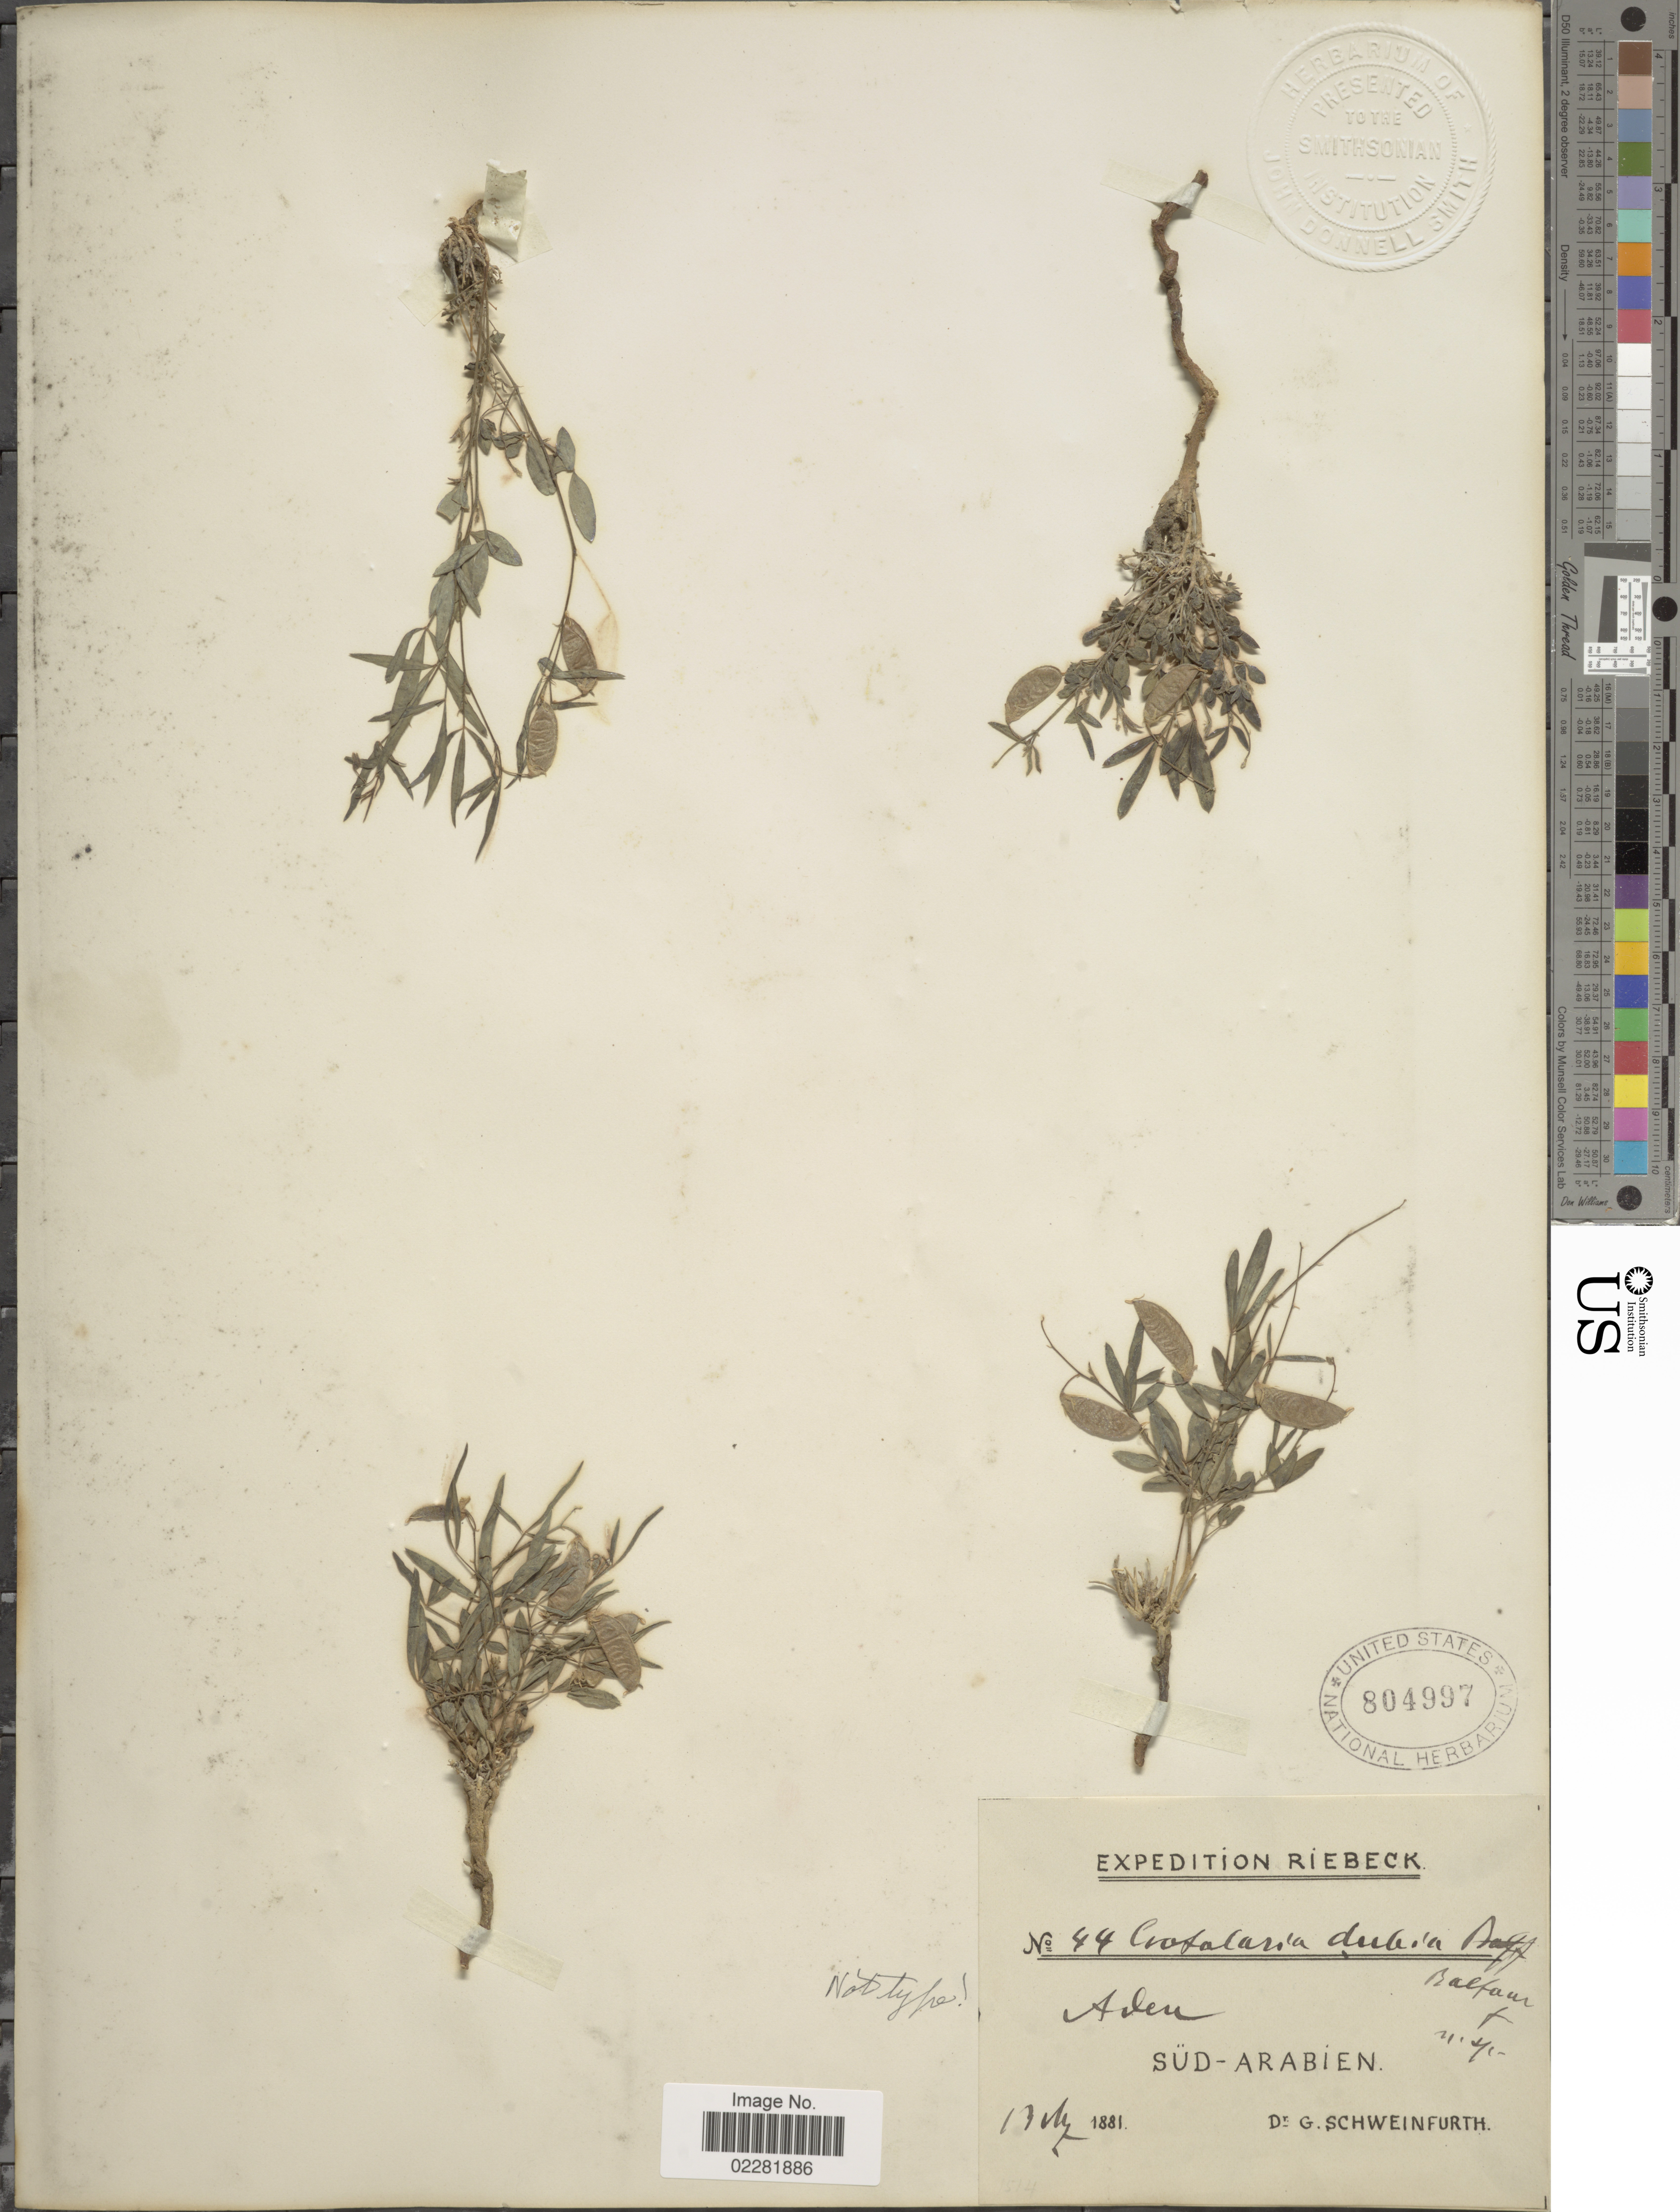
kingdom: Plantae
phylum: Tracheophyta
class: Magnoliopsida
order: Fabales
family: Fabaceae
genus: Crotalaria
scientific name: Crotalaria dubia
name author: Graham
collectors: G. A. Schweinfurth (herbarium)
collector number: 44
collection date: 1881-03-13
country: Saudi Arabia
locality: Aden. Sud-Arabien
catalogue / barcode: US 804997